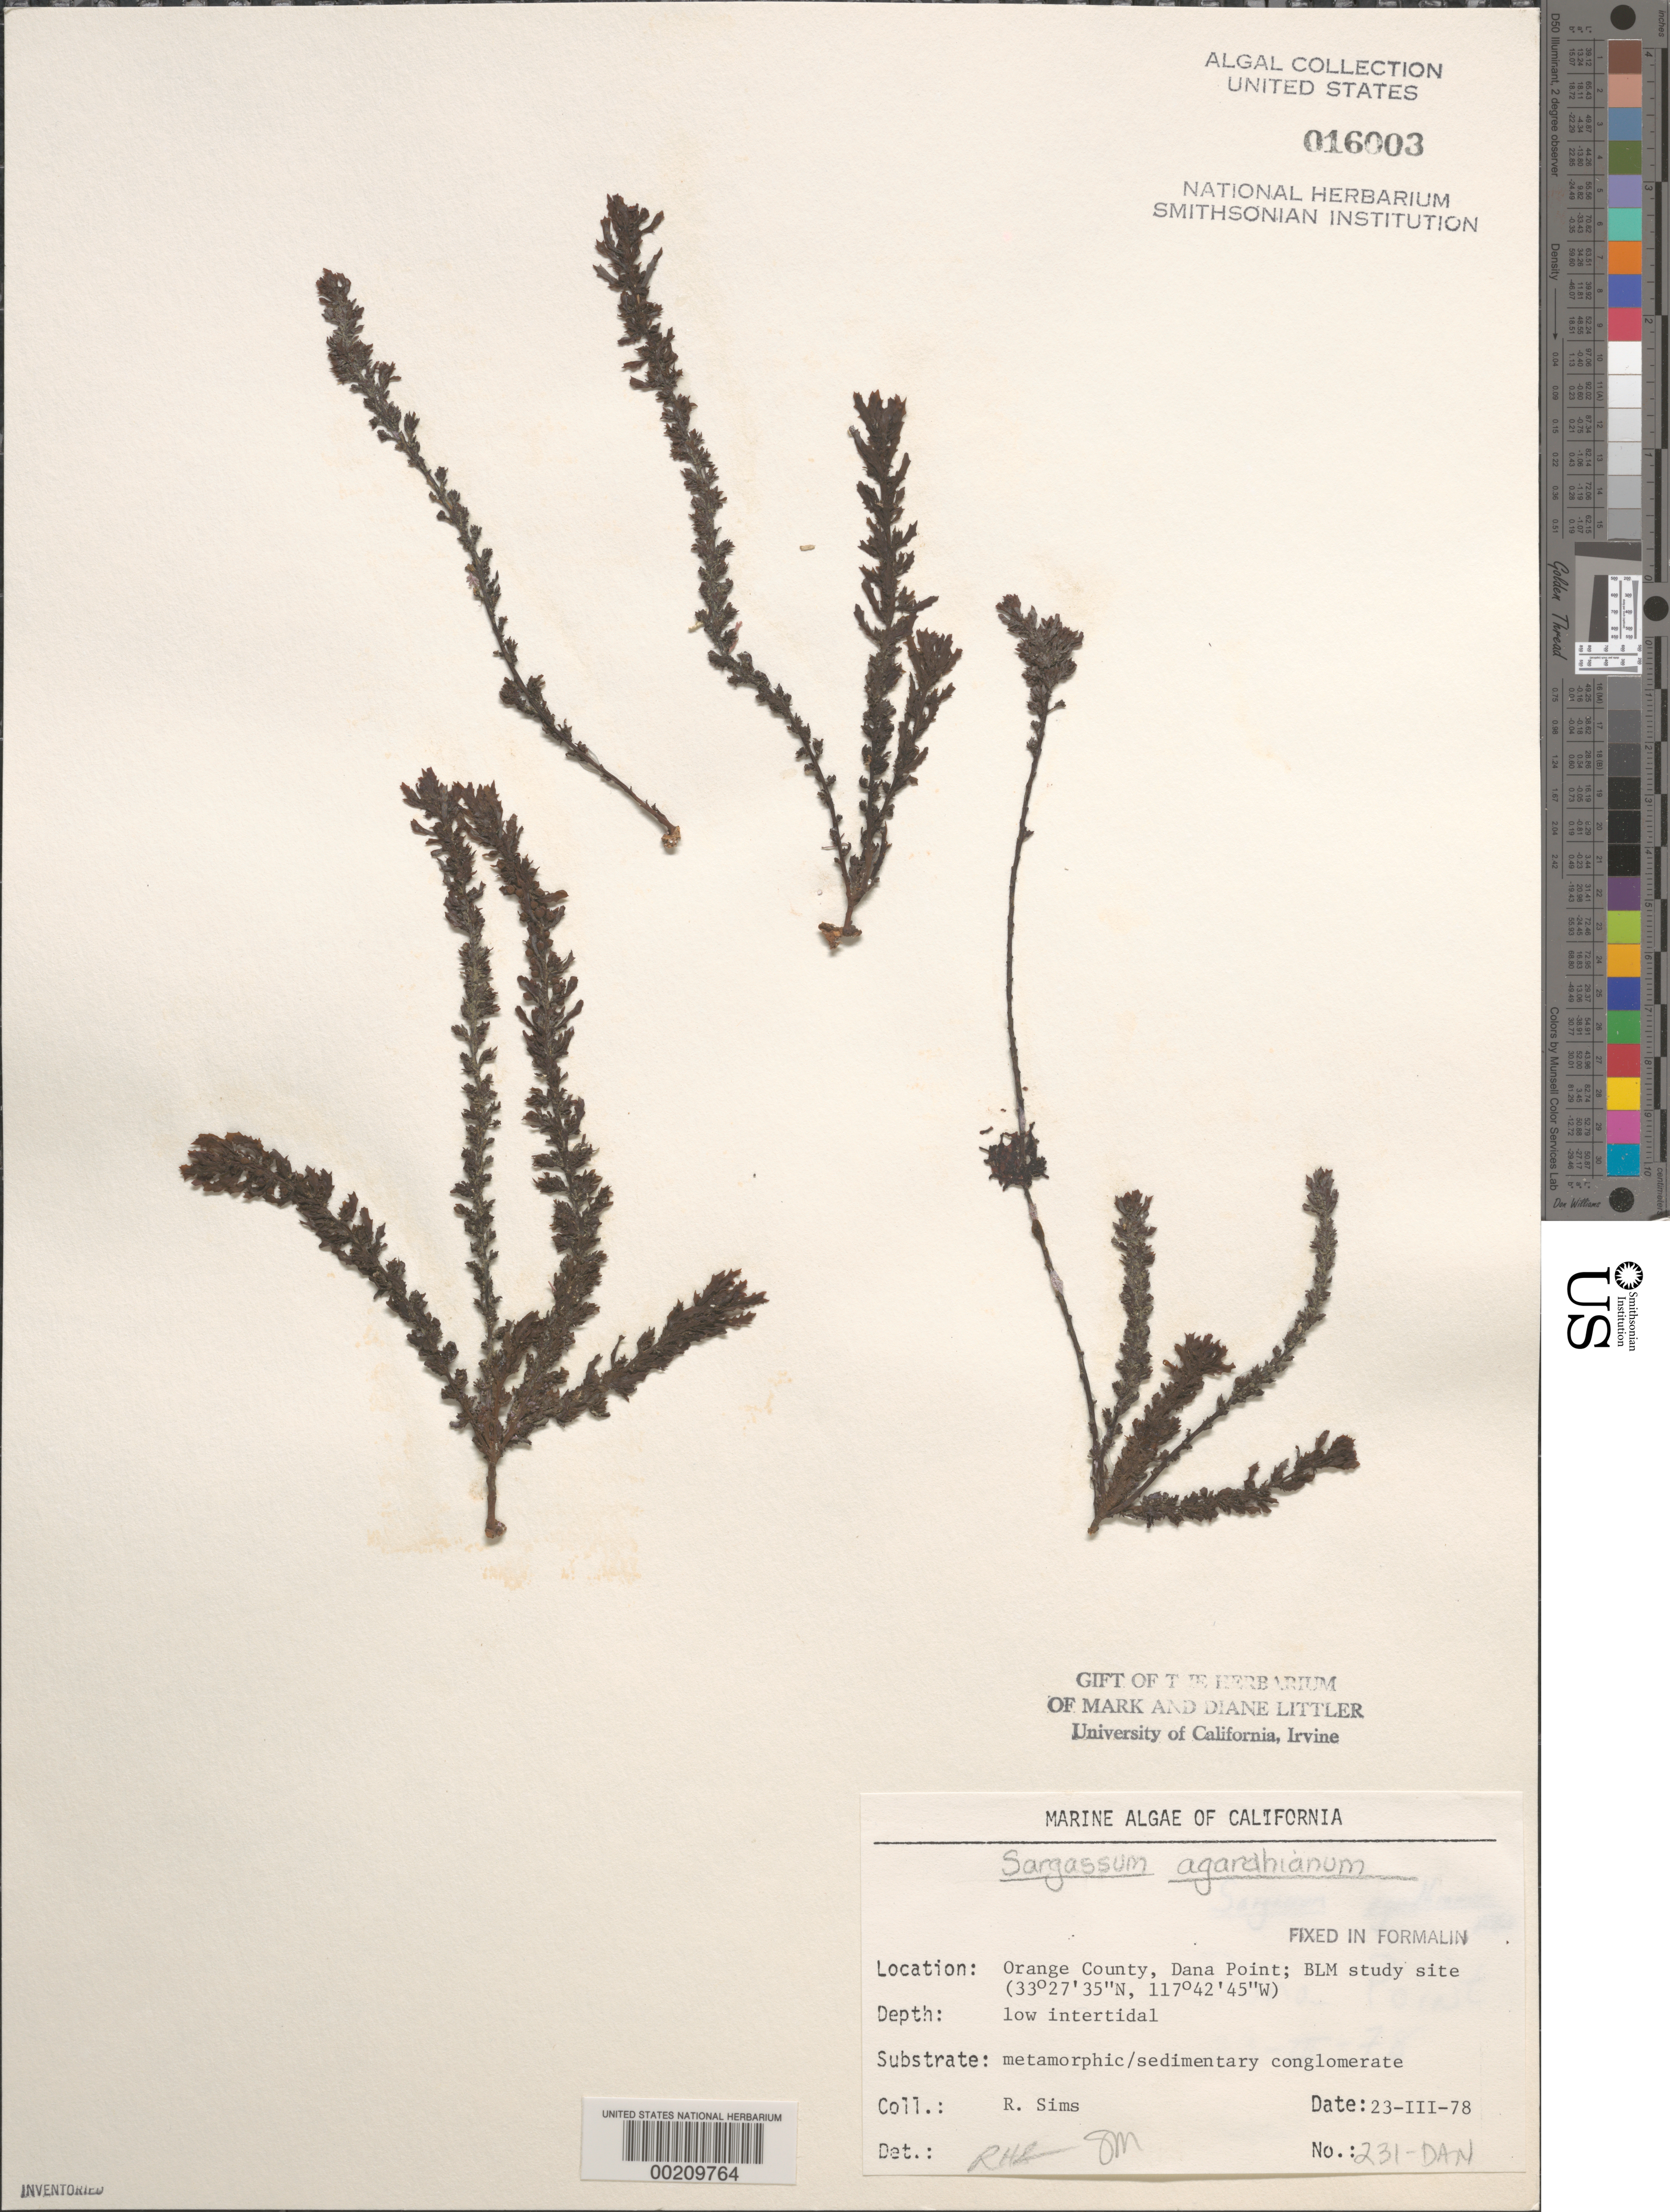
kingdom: Chromista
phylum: Ochrophyta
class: Phaeophyceae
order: Fucales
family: Sargassaceae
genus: Sargassum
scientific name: Sargassum agardhianum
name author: Farl. in J. Agardh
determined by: Sims, Robert H.; Murray, S. N.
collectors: R. H. Sims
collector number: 231-dan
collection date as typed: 23 Mar 1978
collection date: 1978-03-23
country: United States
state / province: California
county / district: Orange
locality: Dana Point, 1 km north of marina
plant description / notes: BLM-SOCALBIGHT Rocky Intertidal Survey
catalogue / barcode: US 16003